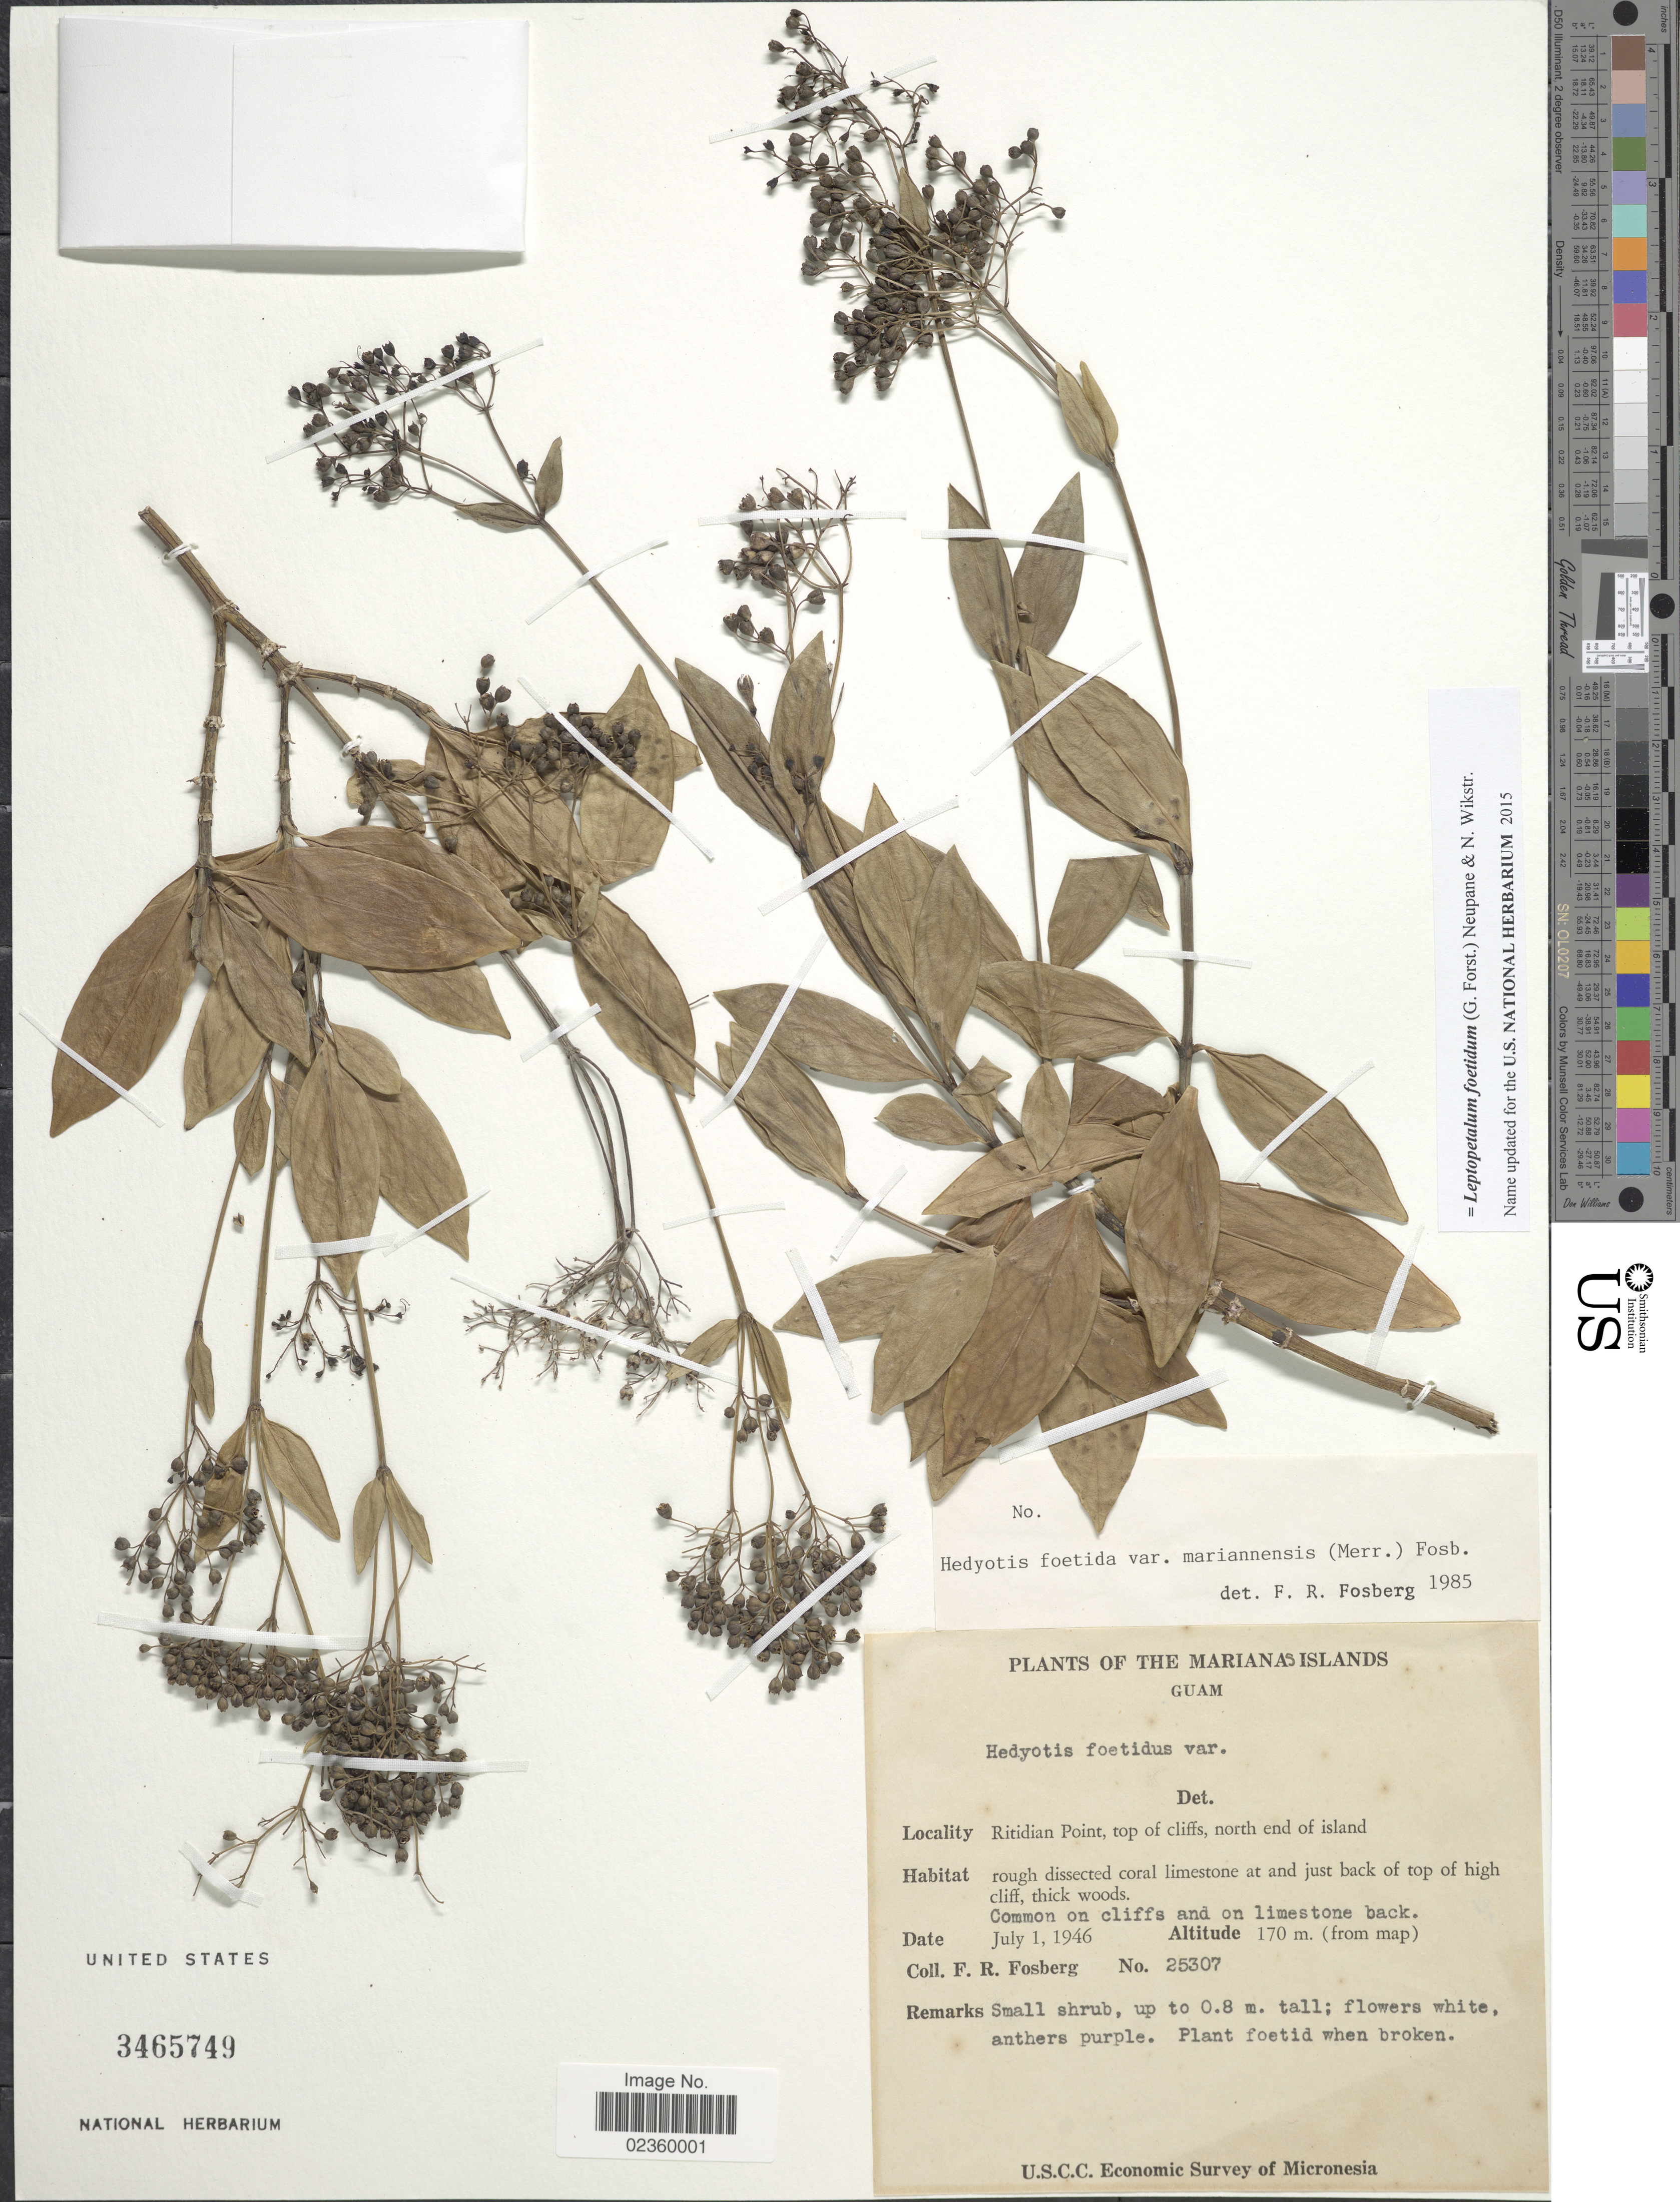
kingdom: Plantae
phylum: Tracheophyta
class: Magnoliopsida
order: Gentianales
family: Rubiaceae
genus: Leptopetalum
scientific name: Leptopetalum foetidum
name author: (G. Forst.) Neupane & N. Wikstr.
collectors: F. R. Fosberg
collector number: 25307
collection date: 1946-07-01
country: Guam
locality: The Marianas Islands. Ritidian Point, top of cliffs, north end of island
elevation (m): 170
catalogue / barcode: US 3465749